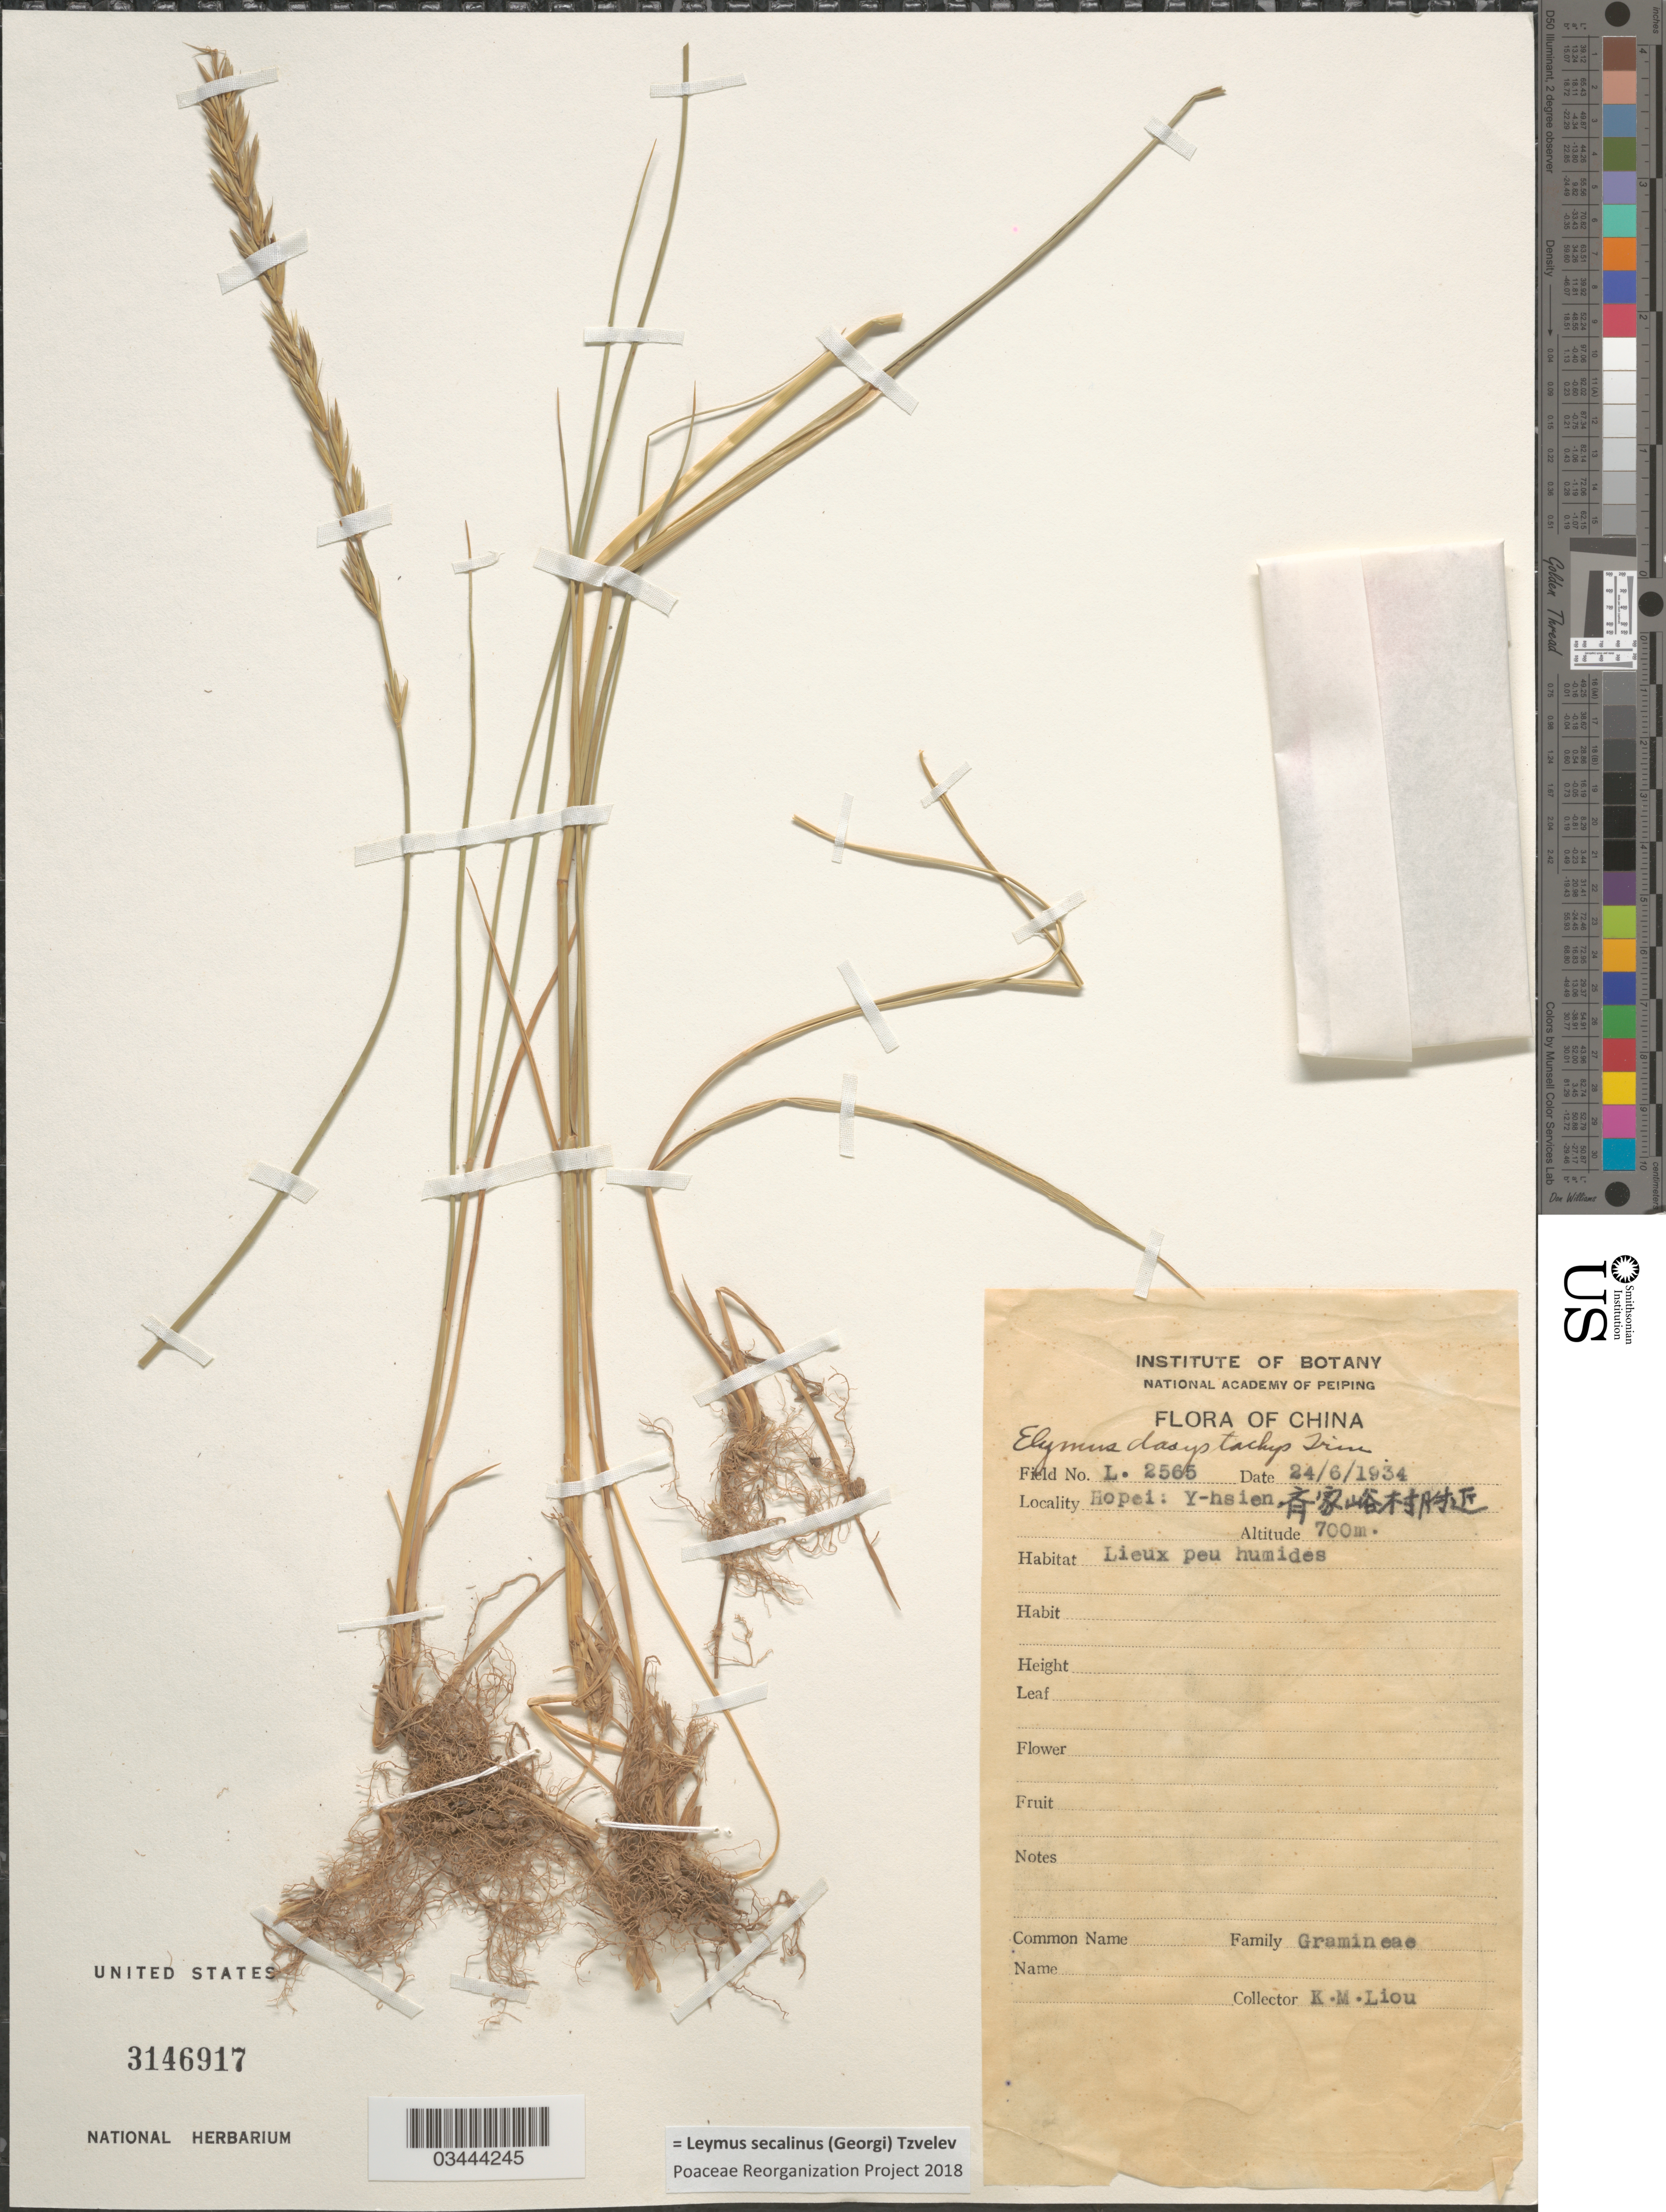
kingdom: Plantae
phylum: Tracheophyta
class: Liliopsida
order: Poales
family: Poaceae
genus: Leymus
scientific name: Leymus secalinus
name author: (Georgi) Tzvelev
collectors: K. M. Liou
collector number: L. 2565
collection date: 1934-06-24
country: China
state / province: Hebei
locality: Hopei: Y-hsien, X.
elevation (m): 700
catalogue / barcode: US 3146917